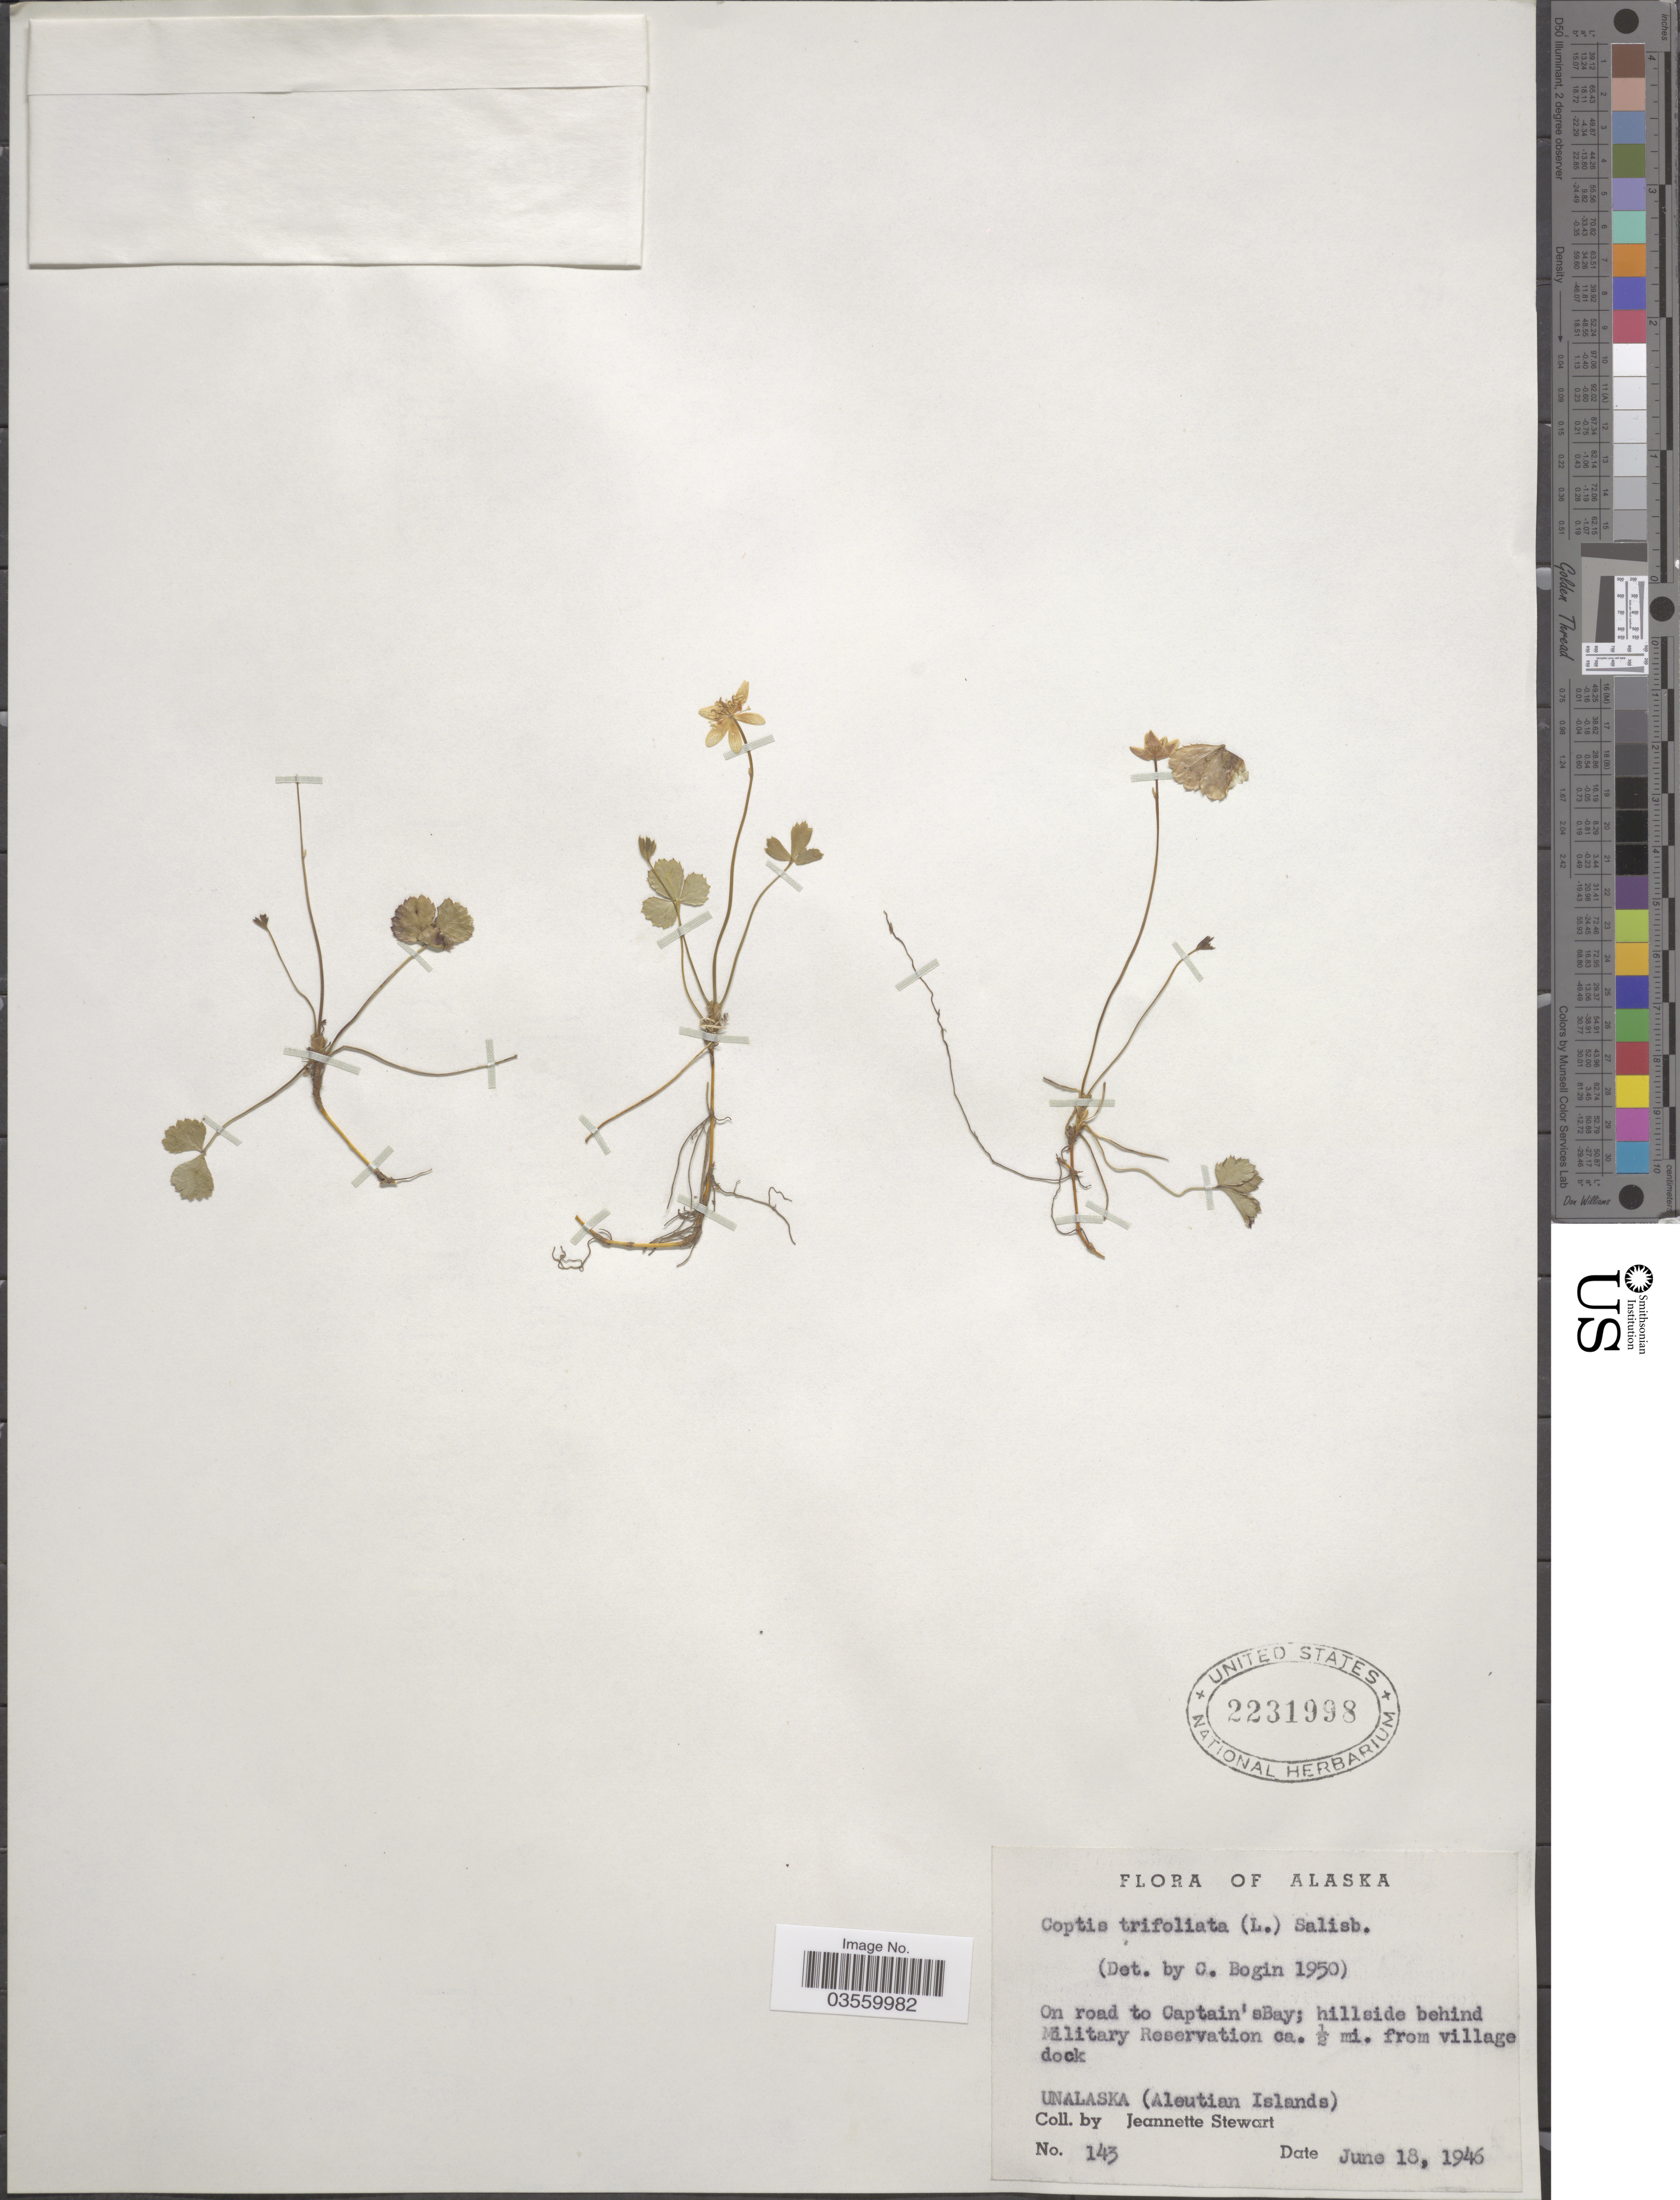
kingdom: Plantae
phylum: Tracheophyta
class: Magnoliopsida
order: Ranunculales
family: Ranunculaceae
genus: Coptis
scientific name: Coptis trifolia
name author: (L.) Salisb.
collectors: J. Stewart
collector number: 143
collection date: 1946-06-18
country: United States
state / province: Alaska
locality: On road to Captain's Bay; hillside behind Military Reservation ca. ½ mi. from village dock. Unalaska (Aleutian Islands).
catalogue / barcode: US 2231998